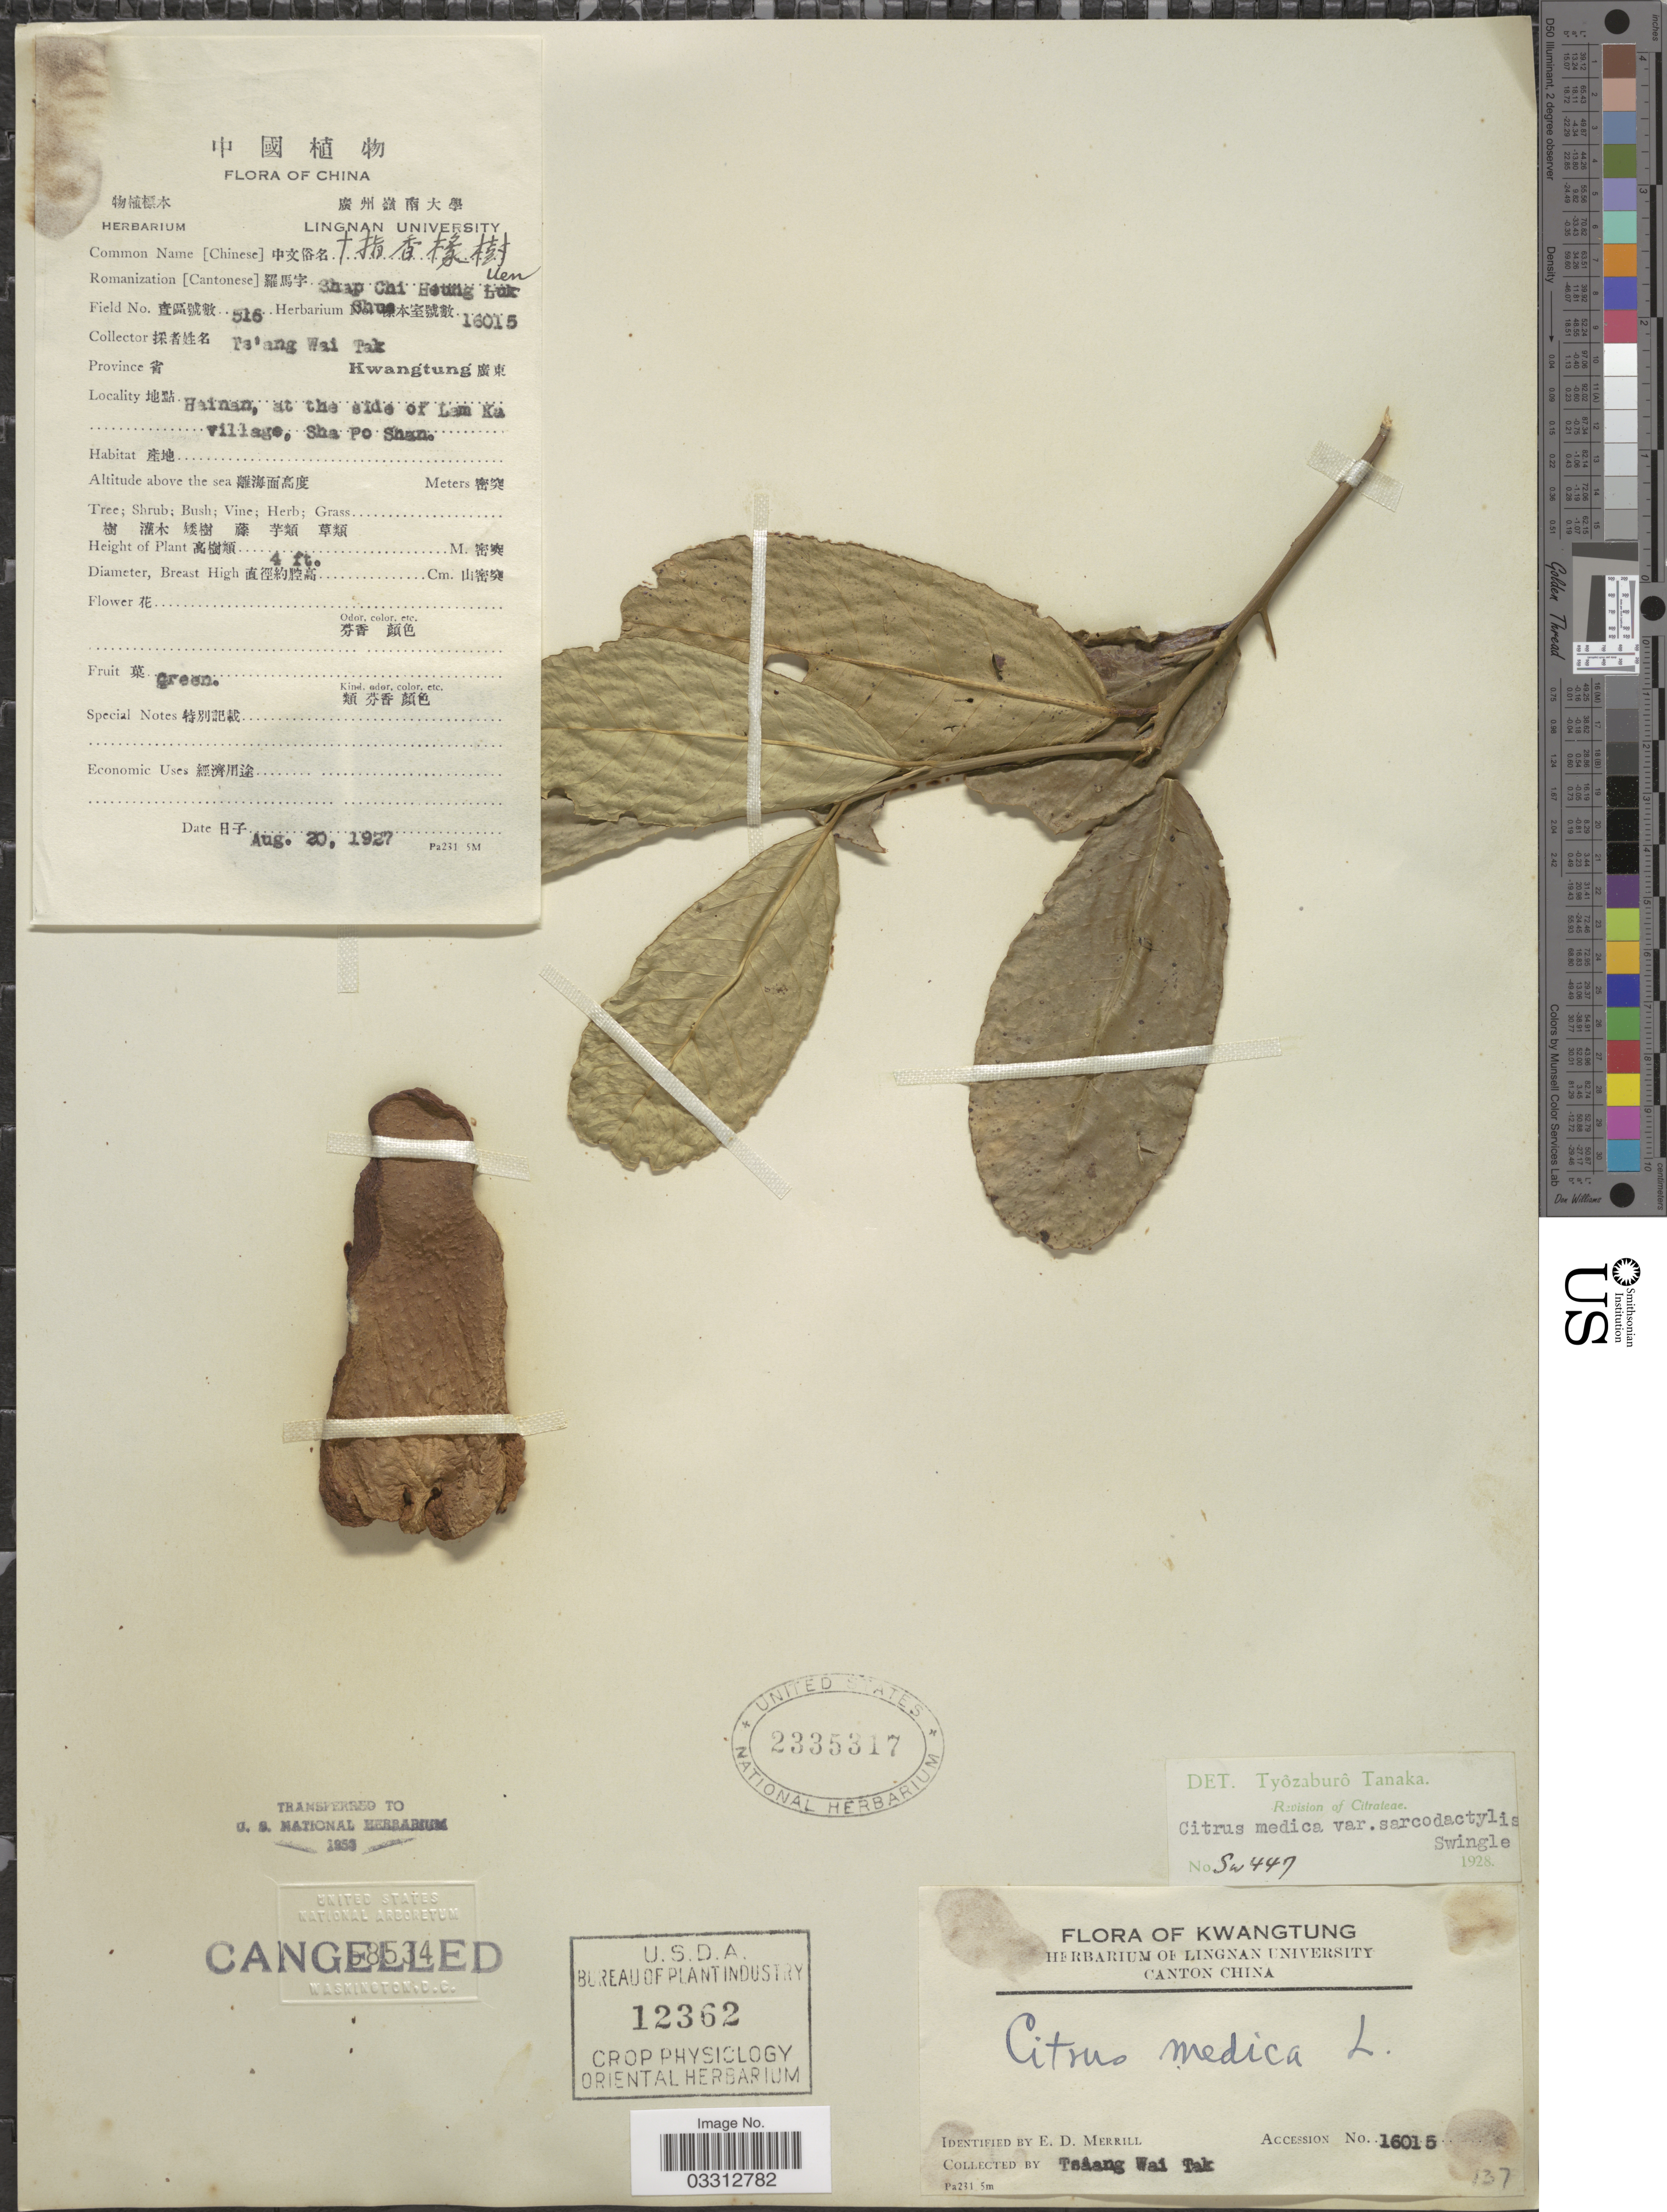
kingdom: Plantae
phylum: Tracheophyta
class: Magnoliopsida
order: Sapindales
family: Rutaceae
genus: Citrus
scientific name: Citrus medica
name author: L.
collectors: W. T. Tsang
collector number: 516/16015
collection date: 1927-08-20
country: China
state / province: Guangdong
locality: Province Kwangtung X, Hainan, at the side of Lam Ka village, Sha Po Shan.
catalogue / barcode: US 2335317